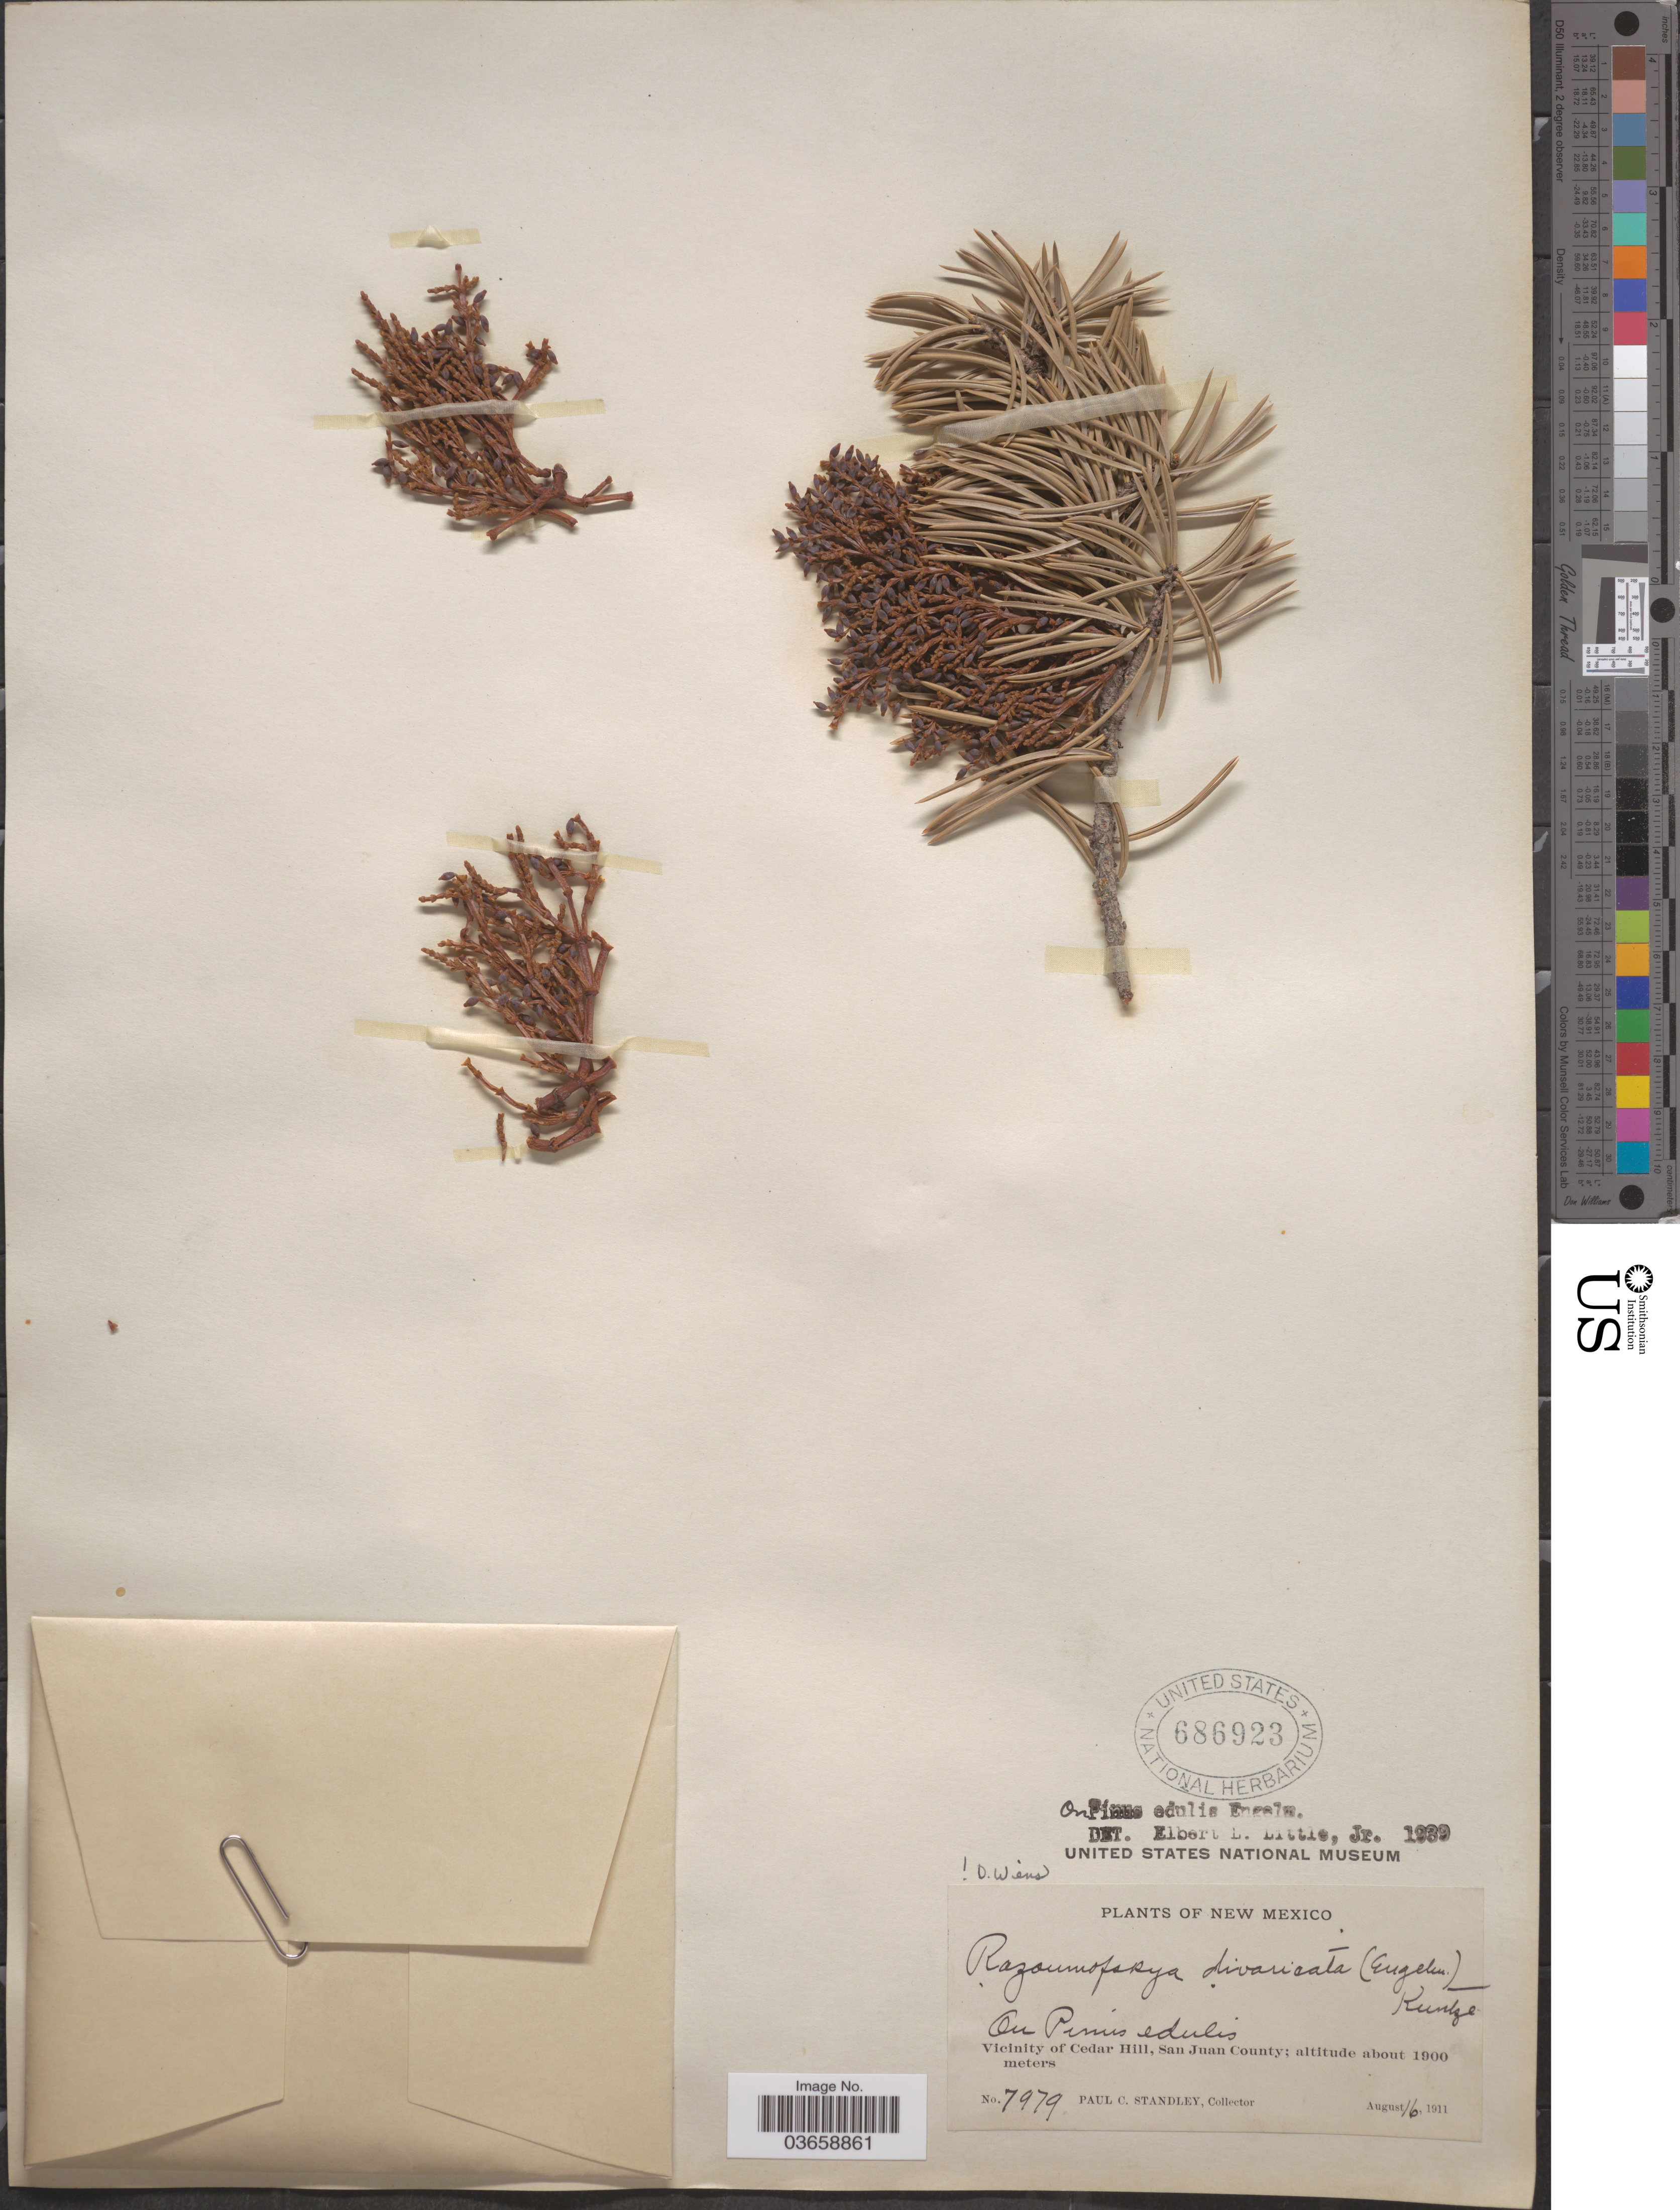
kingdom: Plantae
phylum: Tracheophyta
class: Magnoliopsida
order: Santalales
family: Viscaceae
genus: Arceuthobium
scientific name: Arceuthobium campylopodum f. divaricatum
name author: (Engelm.) L.S. Gill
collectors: P. C. Standley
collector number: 7979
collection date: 1911-08-16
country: United States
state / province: New Mexico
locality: Vicinity of Cedar Hill, San Juan County.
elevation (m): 1900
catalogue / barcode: US 686923